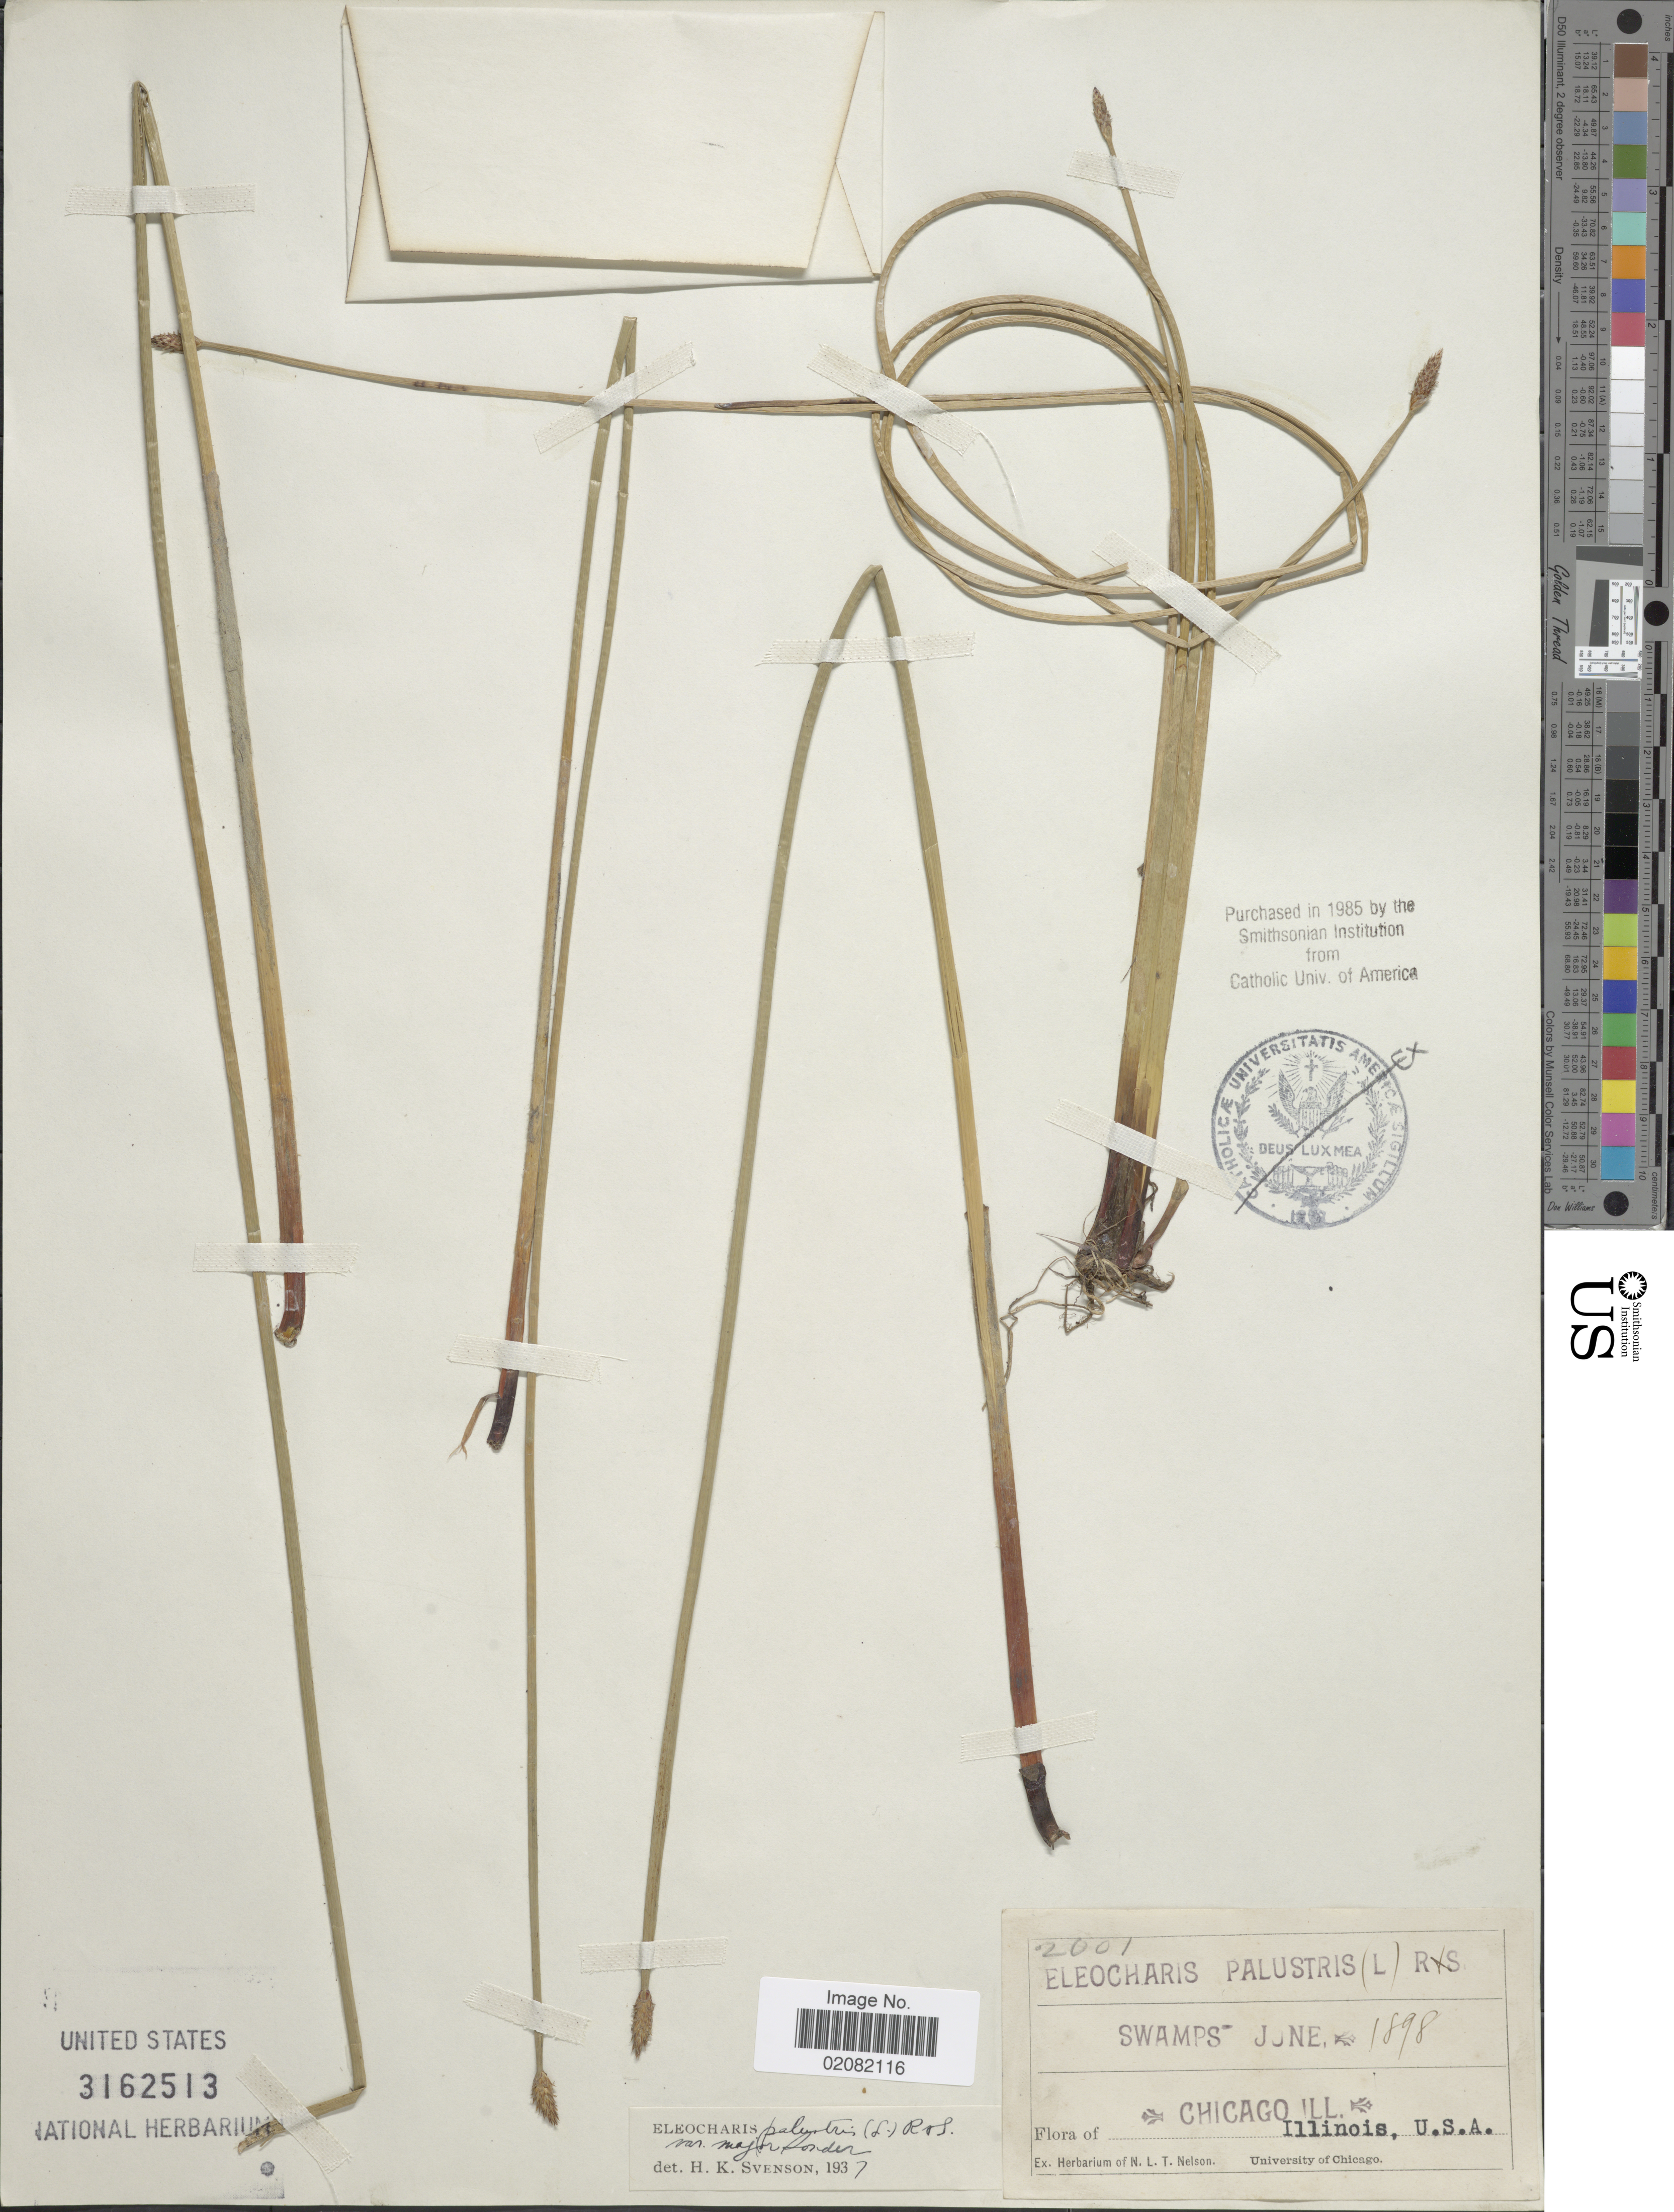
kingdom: Plantae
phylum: Tracheophyta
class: Liliopsida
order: Poales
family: Cyperaceae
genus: Eleocharis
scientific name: Eleocharis palustris var. major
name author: Sond.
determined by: Svenson, H. K.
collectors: ex herb. N. L. T. Nelson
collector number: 2001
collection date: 1898-06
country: United States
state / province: Illinois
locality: Swamps, Chicago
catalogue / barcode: US 3162513